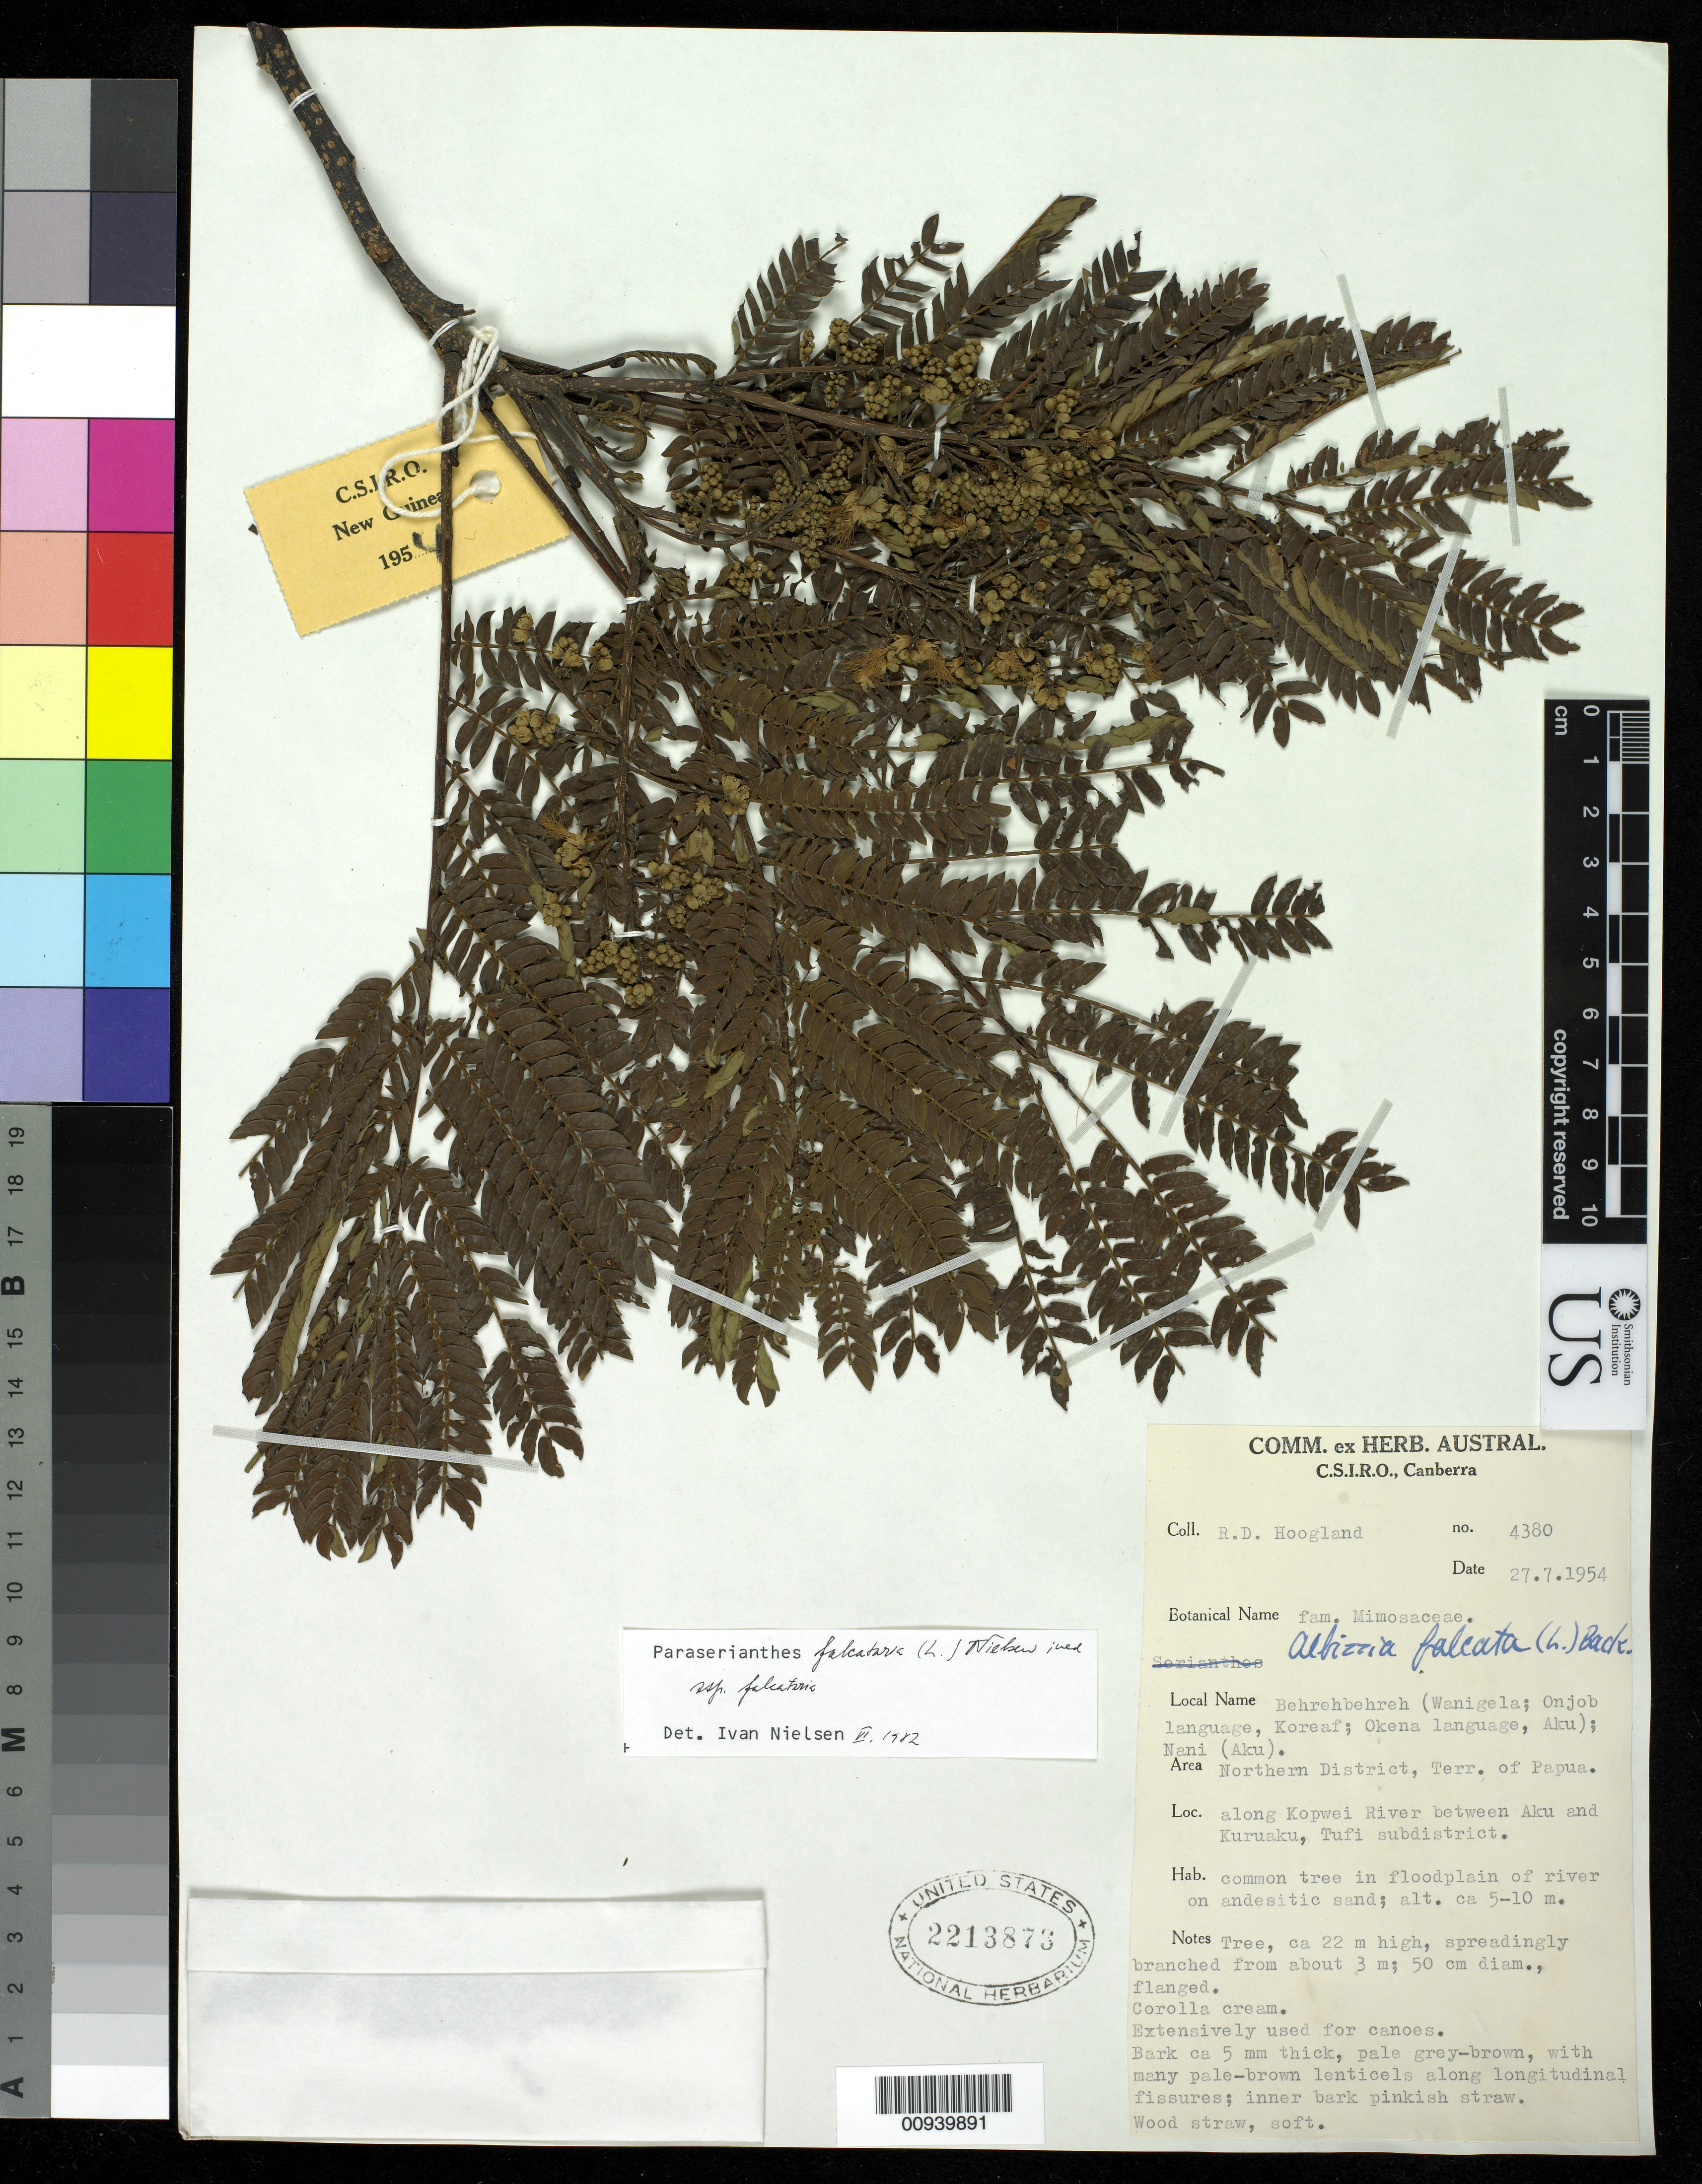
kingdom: Plantae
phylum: Tracheophyta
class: Magnoliopsida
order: Fabales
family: Fabaceae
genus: Falcataria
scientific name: Falcataria moluccana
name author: (Miq.) Barneby & Grimes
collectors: R. D. Hoogland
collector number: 4380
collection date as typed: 27 Jul 1954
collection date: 1954-07-27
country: Papua New Guinea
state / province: Northern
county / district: Tufi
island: New Guinea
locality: along Kopwei River between Aku and Kuruaku, Tufi subdistrict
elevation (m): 5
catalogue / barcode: US 2213873